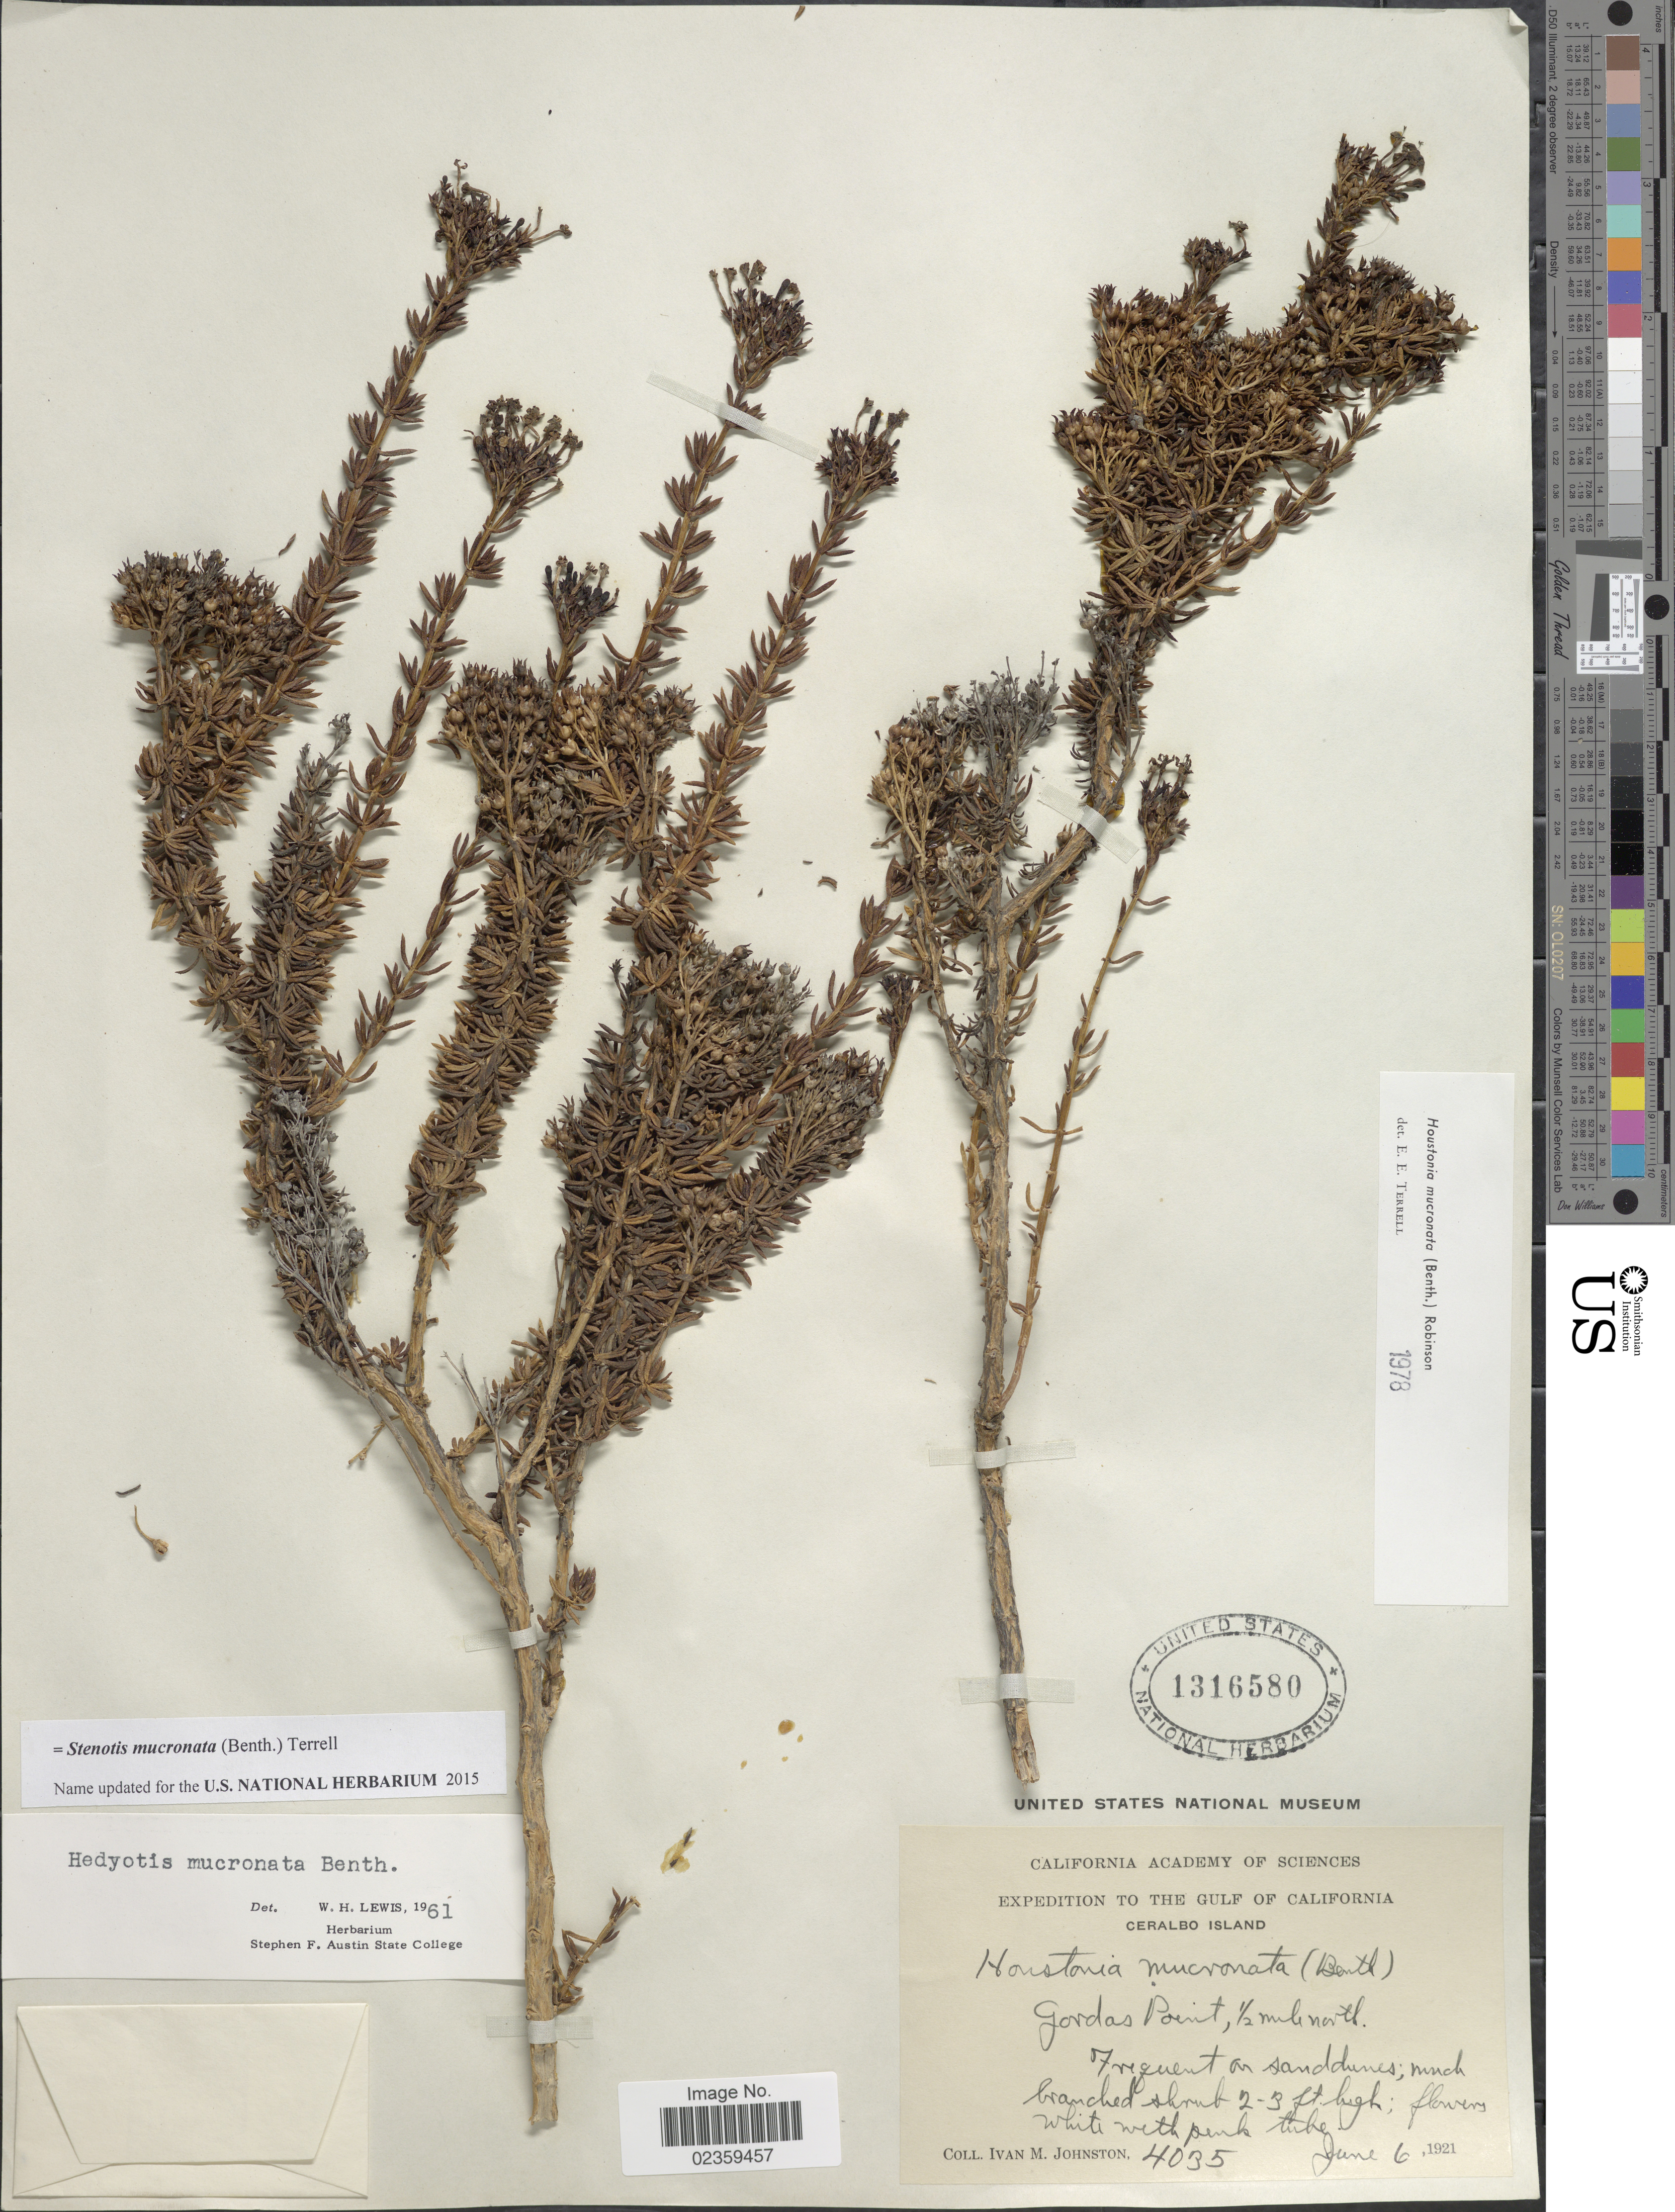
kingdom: Plantae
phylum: Tracheophyta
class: Magnoliopsida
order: Gentianales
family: Rubiaceae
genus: Stenotis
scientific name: Stenotis mucronata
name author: (Benth.) Terrell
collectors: I.M. Johnston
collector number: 4035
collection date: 1921-06-06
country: United States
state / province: California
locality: Gulf of California. Ceralbo Island. Gordas Point, ½ mile north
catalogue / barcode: US 1316580